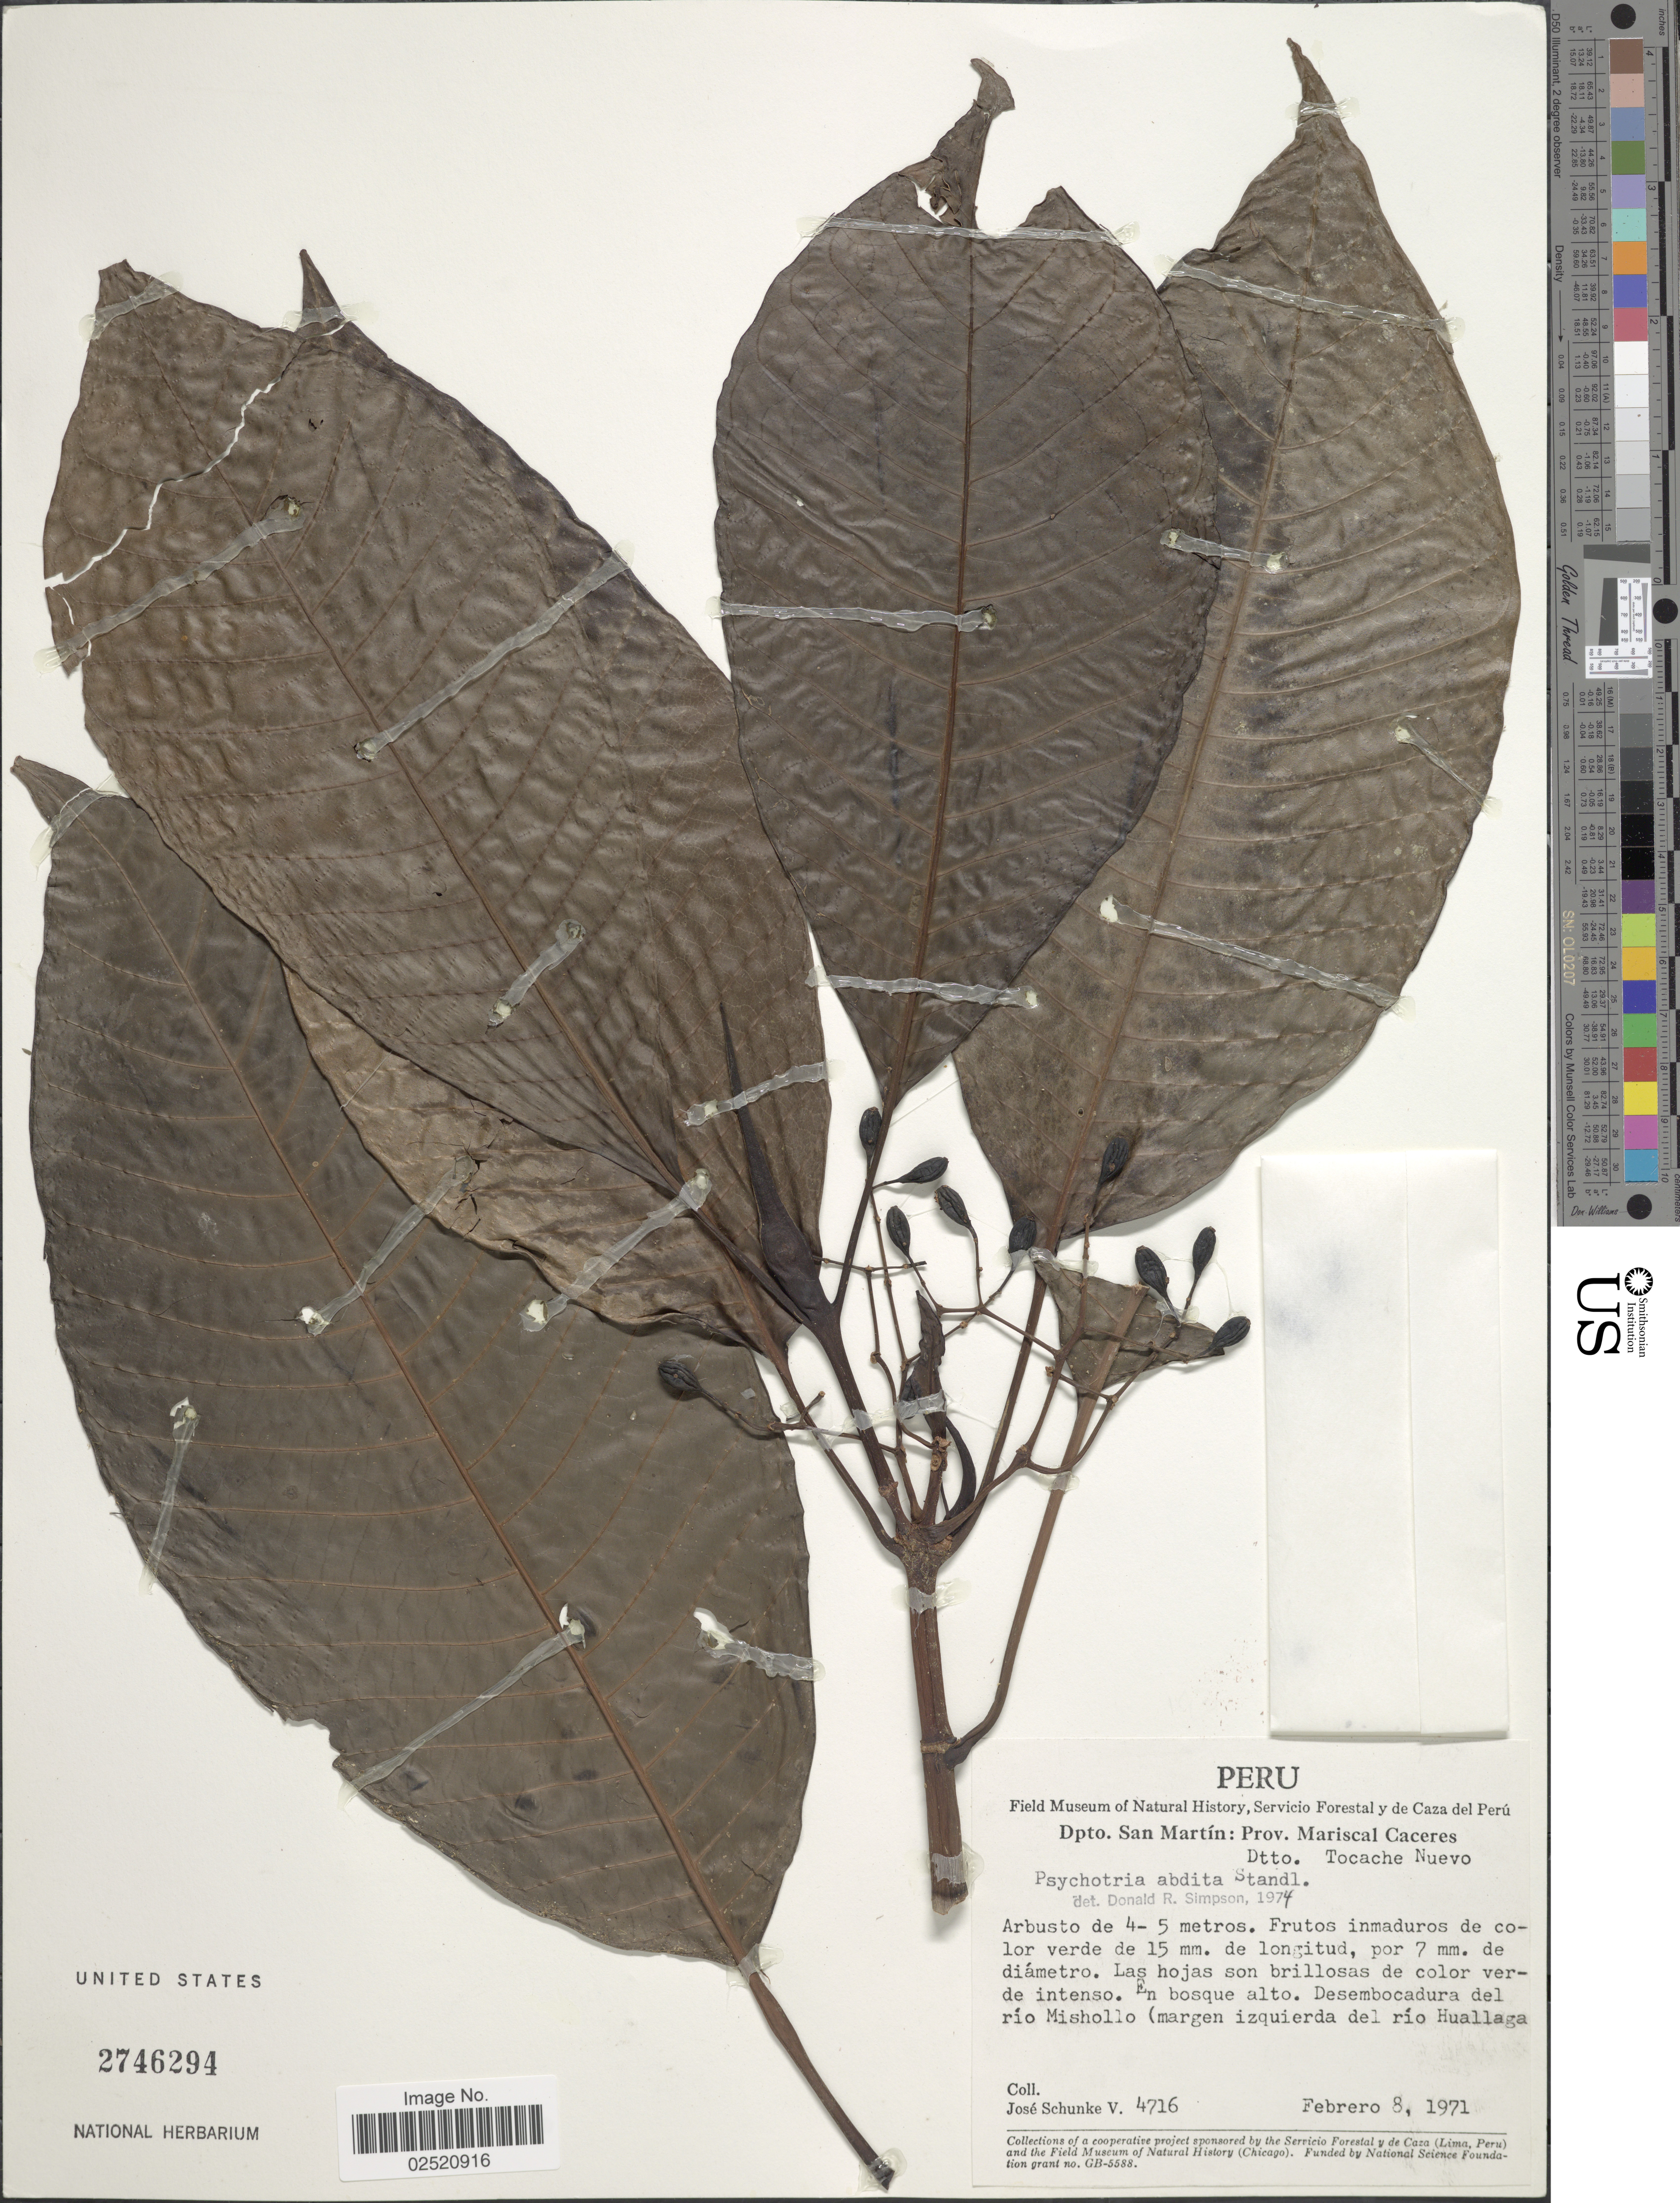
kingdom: Plantae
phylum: Tracheophyta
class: Magnoliopsida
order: Gentianales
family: Rubiaceae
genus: Psychotria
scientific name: Psychotria abdita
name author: Standl.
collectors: J. Schunke Vigo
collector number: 4716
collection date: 1971-02-08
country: Peru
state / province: San Martín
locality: Prov. Mariscal Caceres, Dtto. Tocache Nuevo, Desembocadura del rio Mishollo (margen izquierda del rio Huallaga)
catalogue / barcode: US 2746294